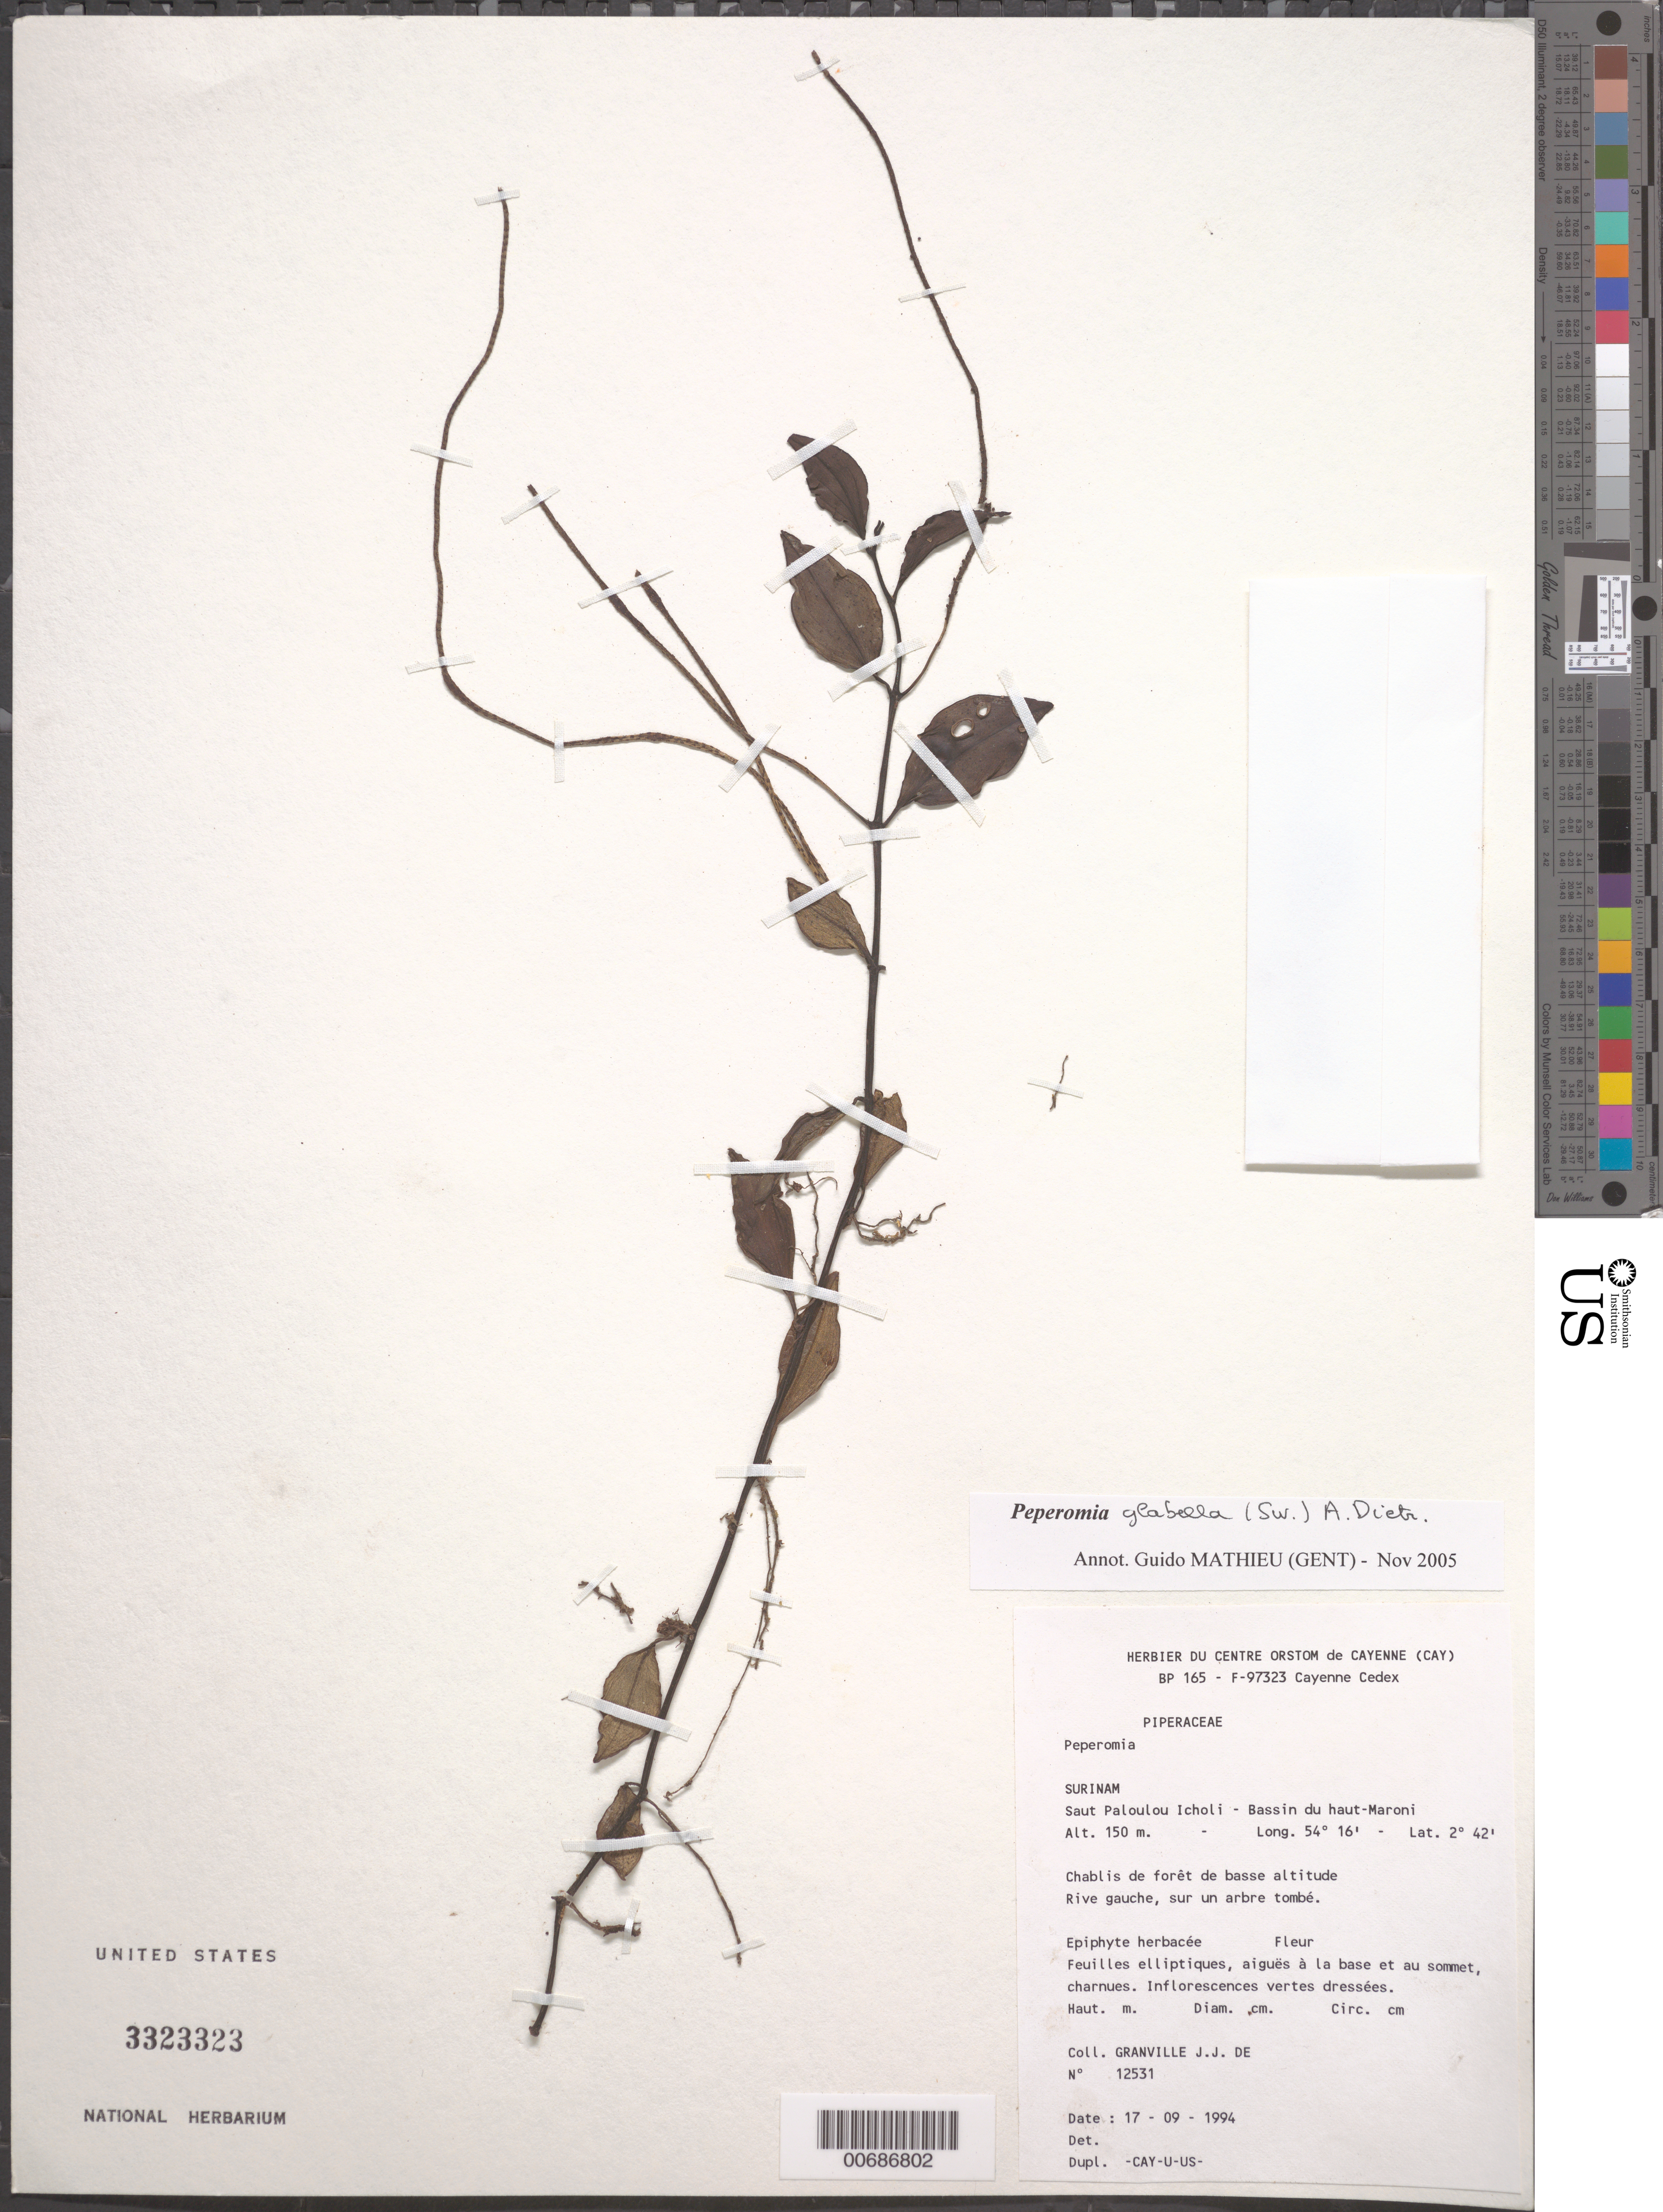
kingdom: Plantae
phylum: Tracheophyta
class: Magnoliopsida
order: Piperales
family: Piperaceae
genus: Peperomia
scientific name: Peperomia glabella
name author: (Sw.) A. Dietr.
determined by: Mathieu, Guido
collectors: J.-J. de Granville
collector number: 12531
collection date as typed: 17-Sep-94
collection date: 1994-09-17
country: Suriname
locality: Saut Paloulou Icholi, Bassin du haut-Maroni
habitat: Chablis de forêt de basse altitude. Rive gauche, sur un arbre tombe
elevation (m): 150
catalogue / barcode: US 3323323